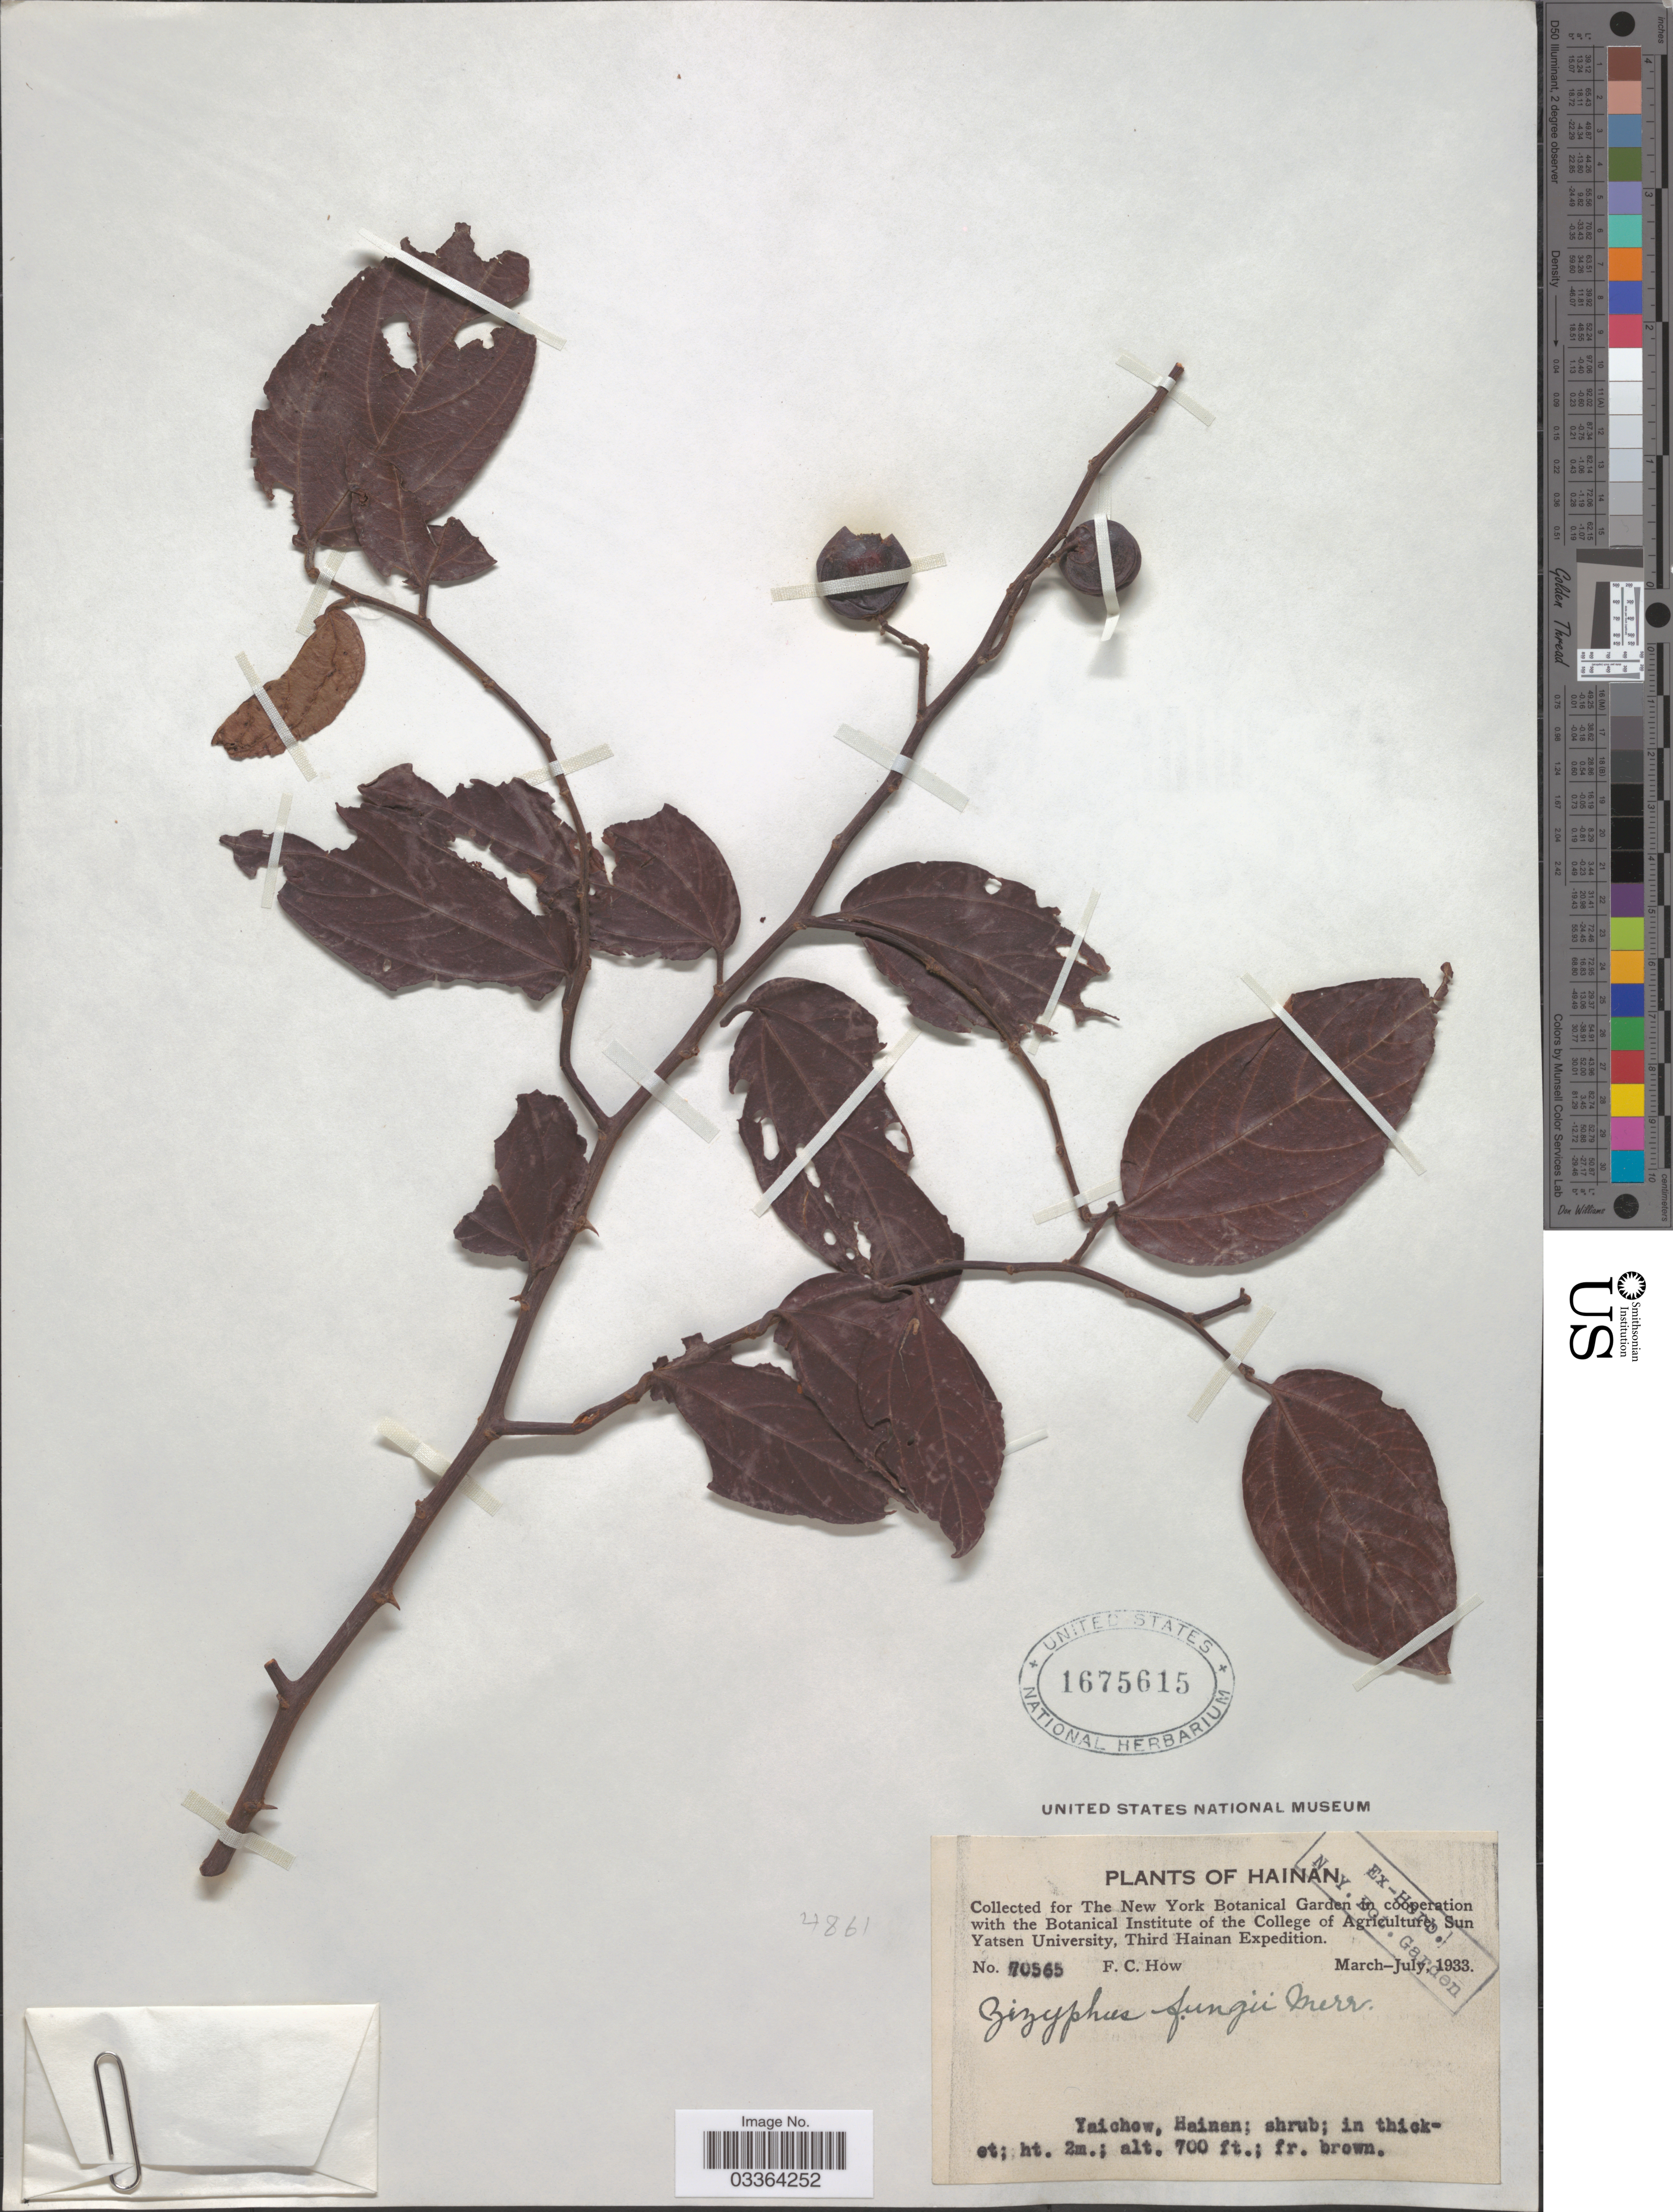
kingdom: Plantae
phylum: Tracheophyta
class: Magnoliopsida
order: Rosales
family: Rhamnaceae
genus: Ziziphus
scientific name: Ziziphus fungii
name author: Merr.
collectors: F. C. How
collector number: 70565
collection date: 1933-03/1933-07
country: China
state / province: Hainan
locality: Yaichow.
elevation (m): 213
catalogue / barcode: US 1675615